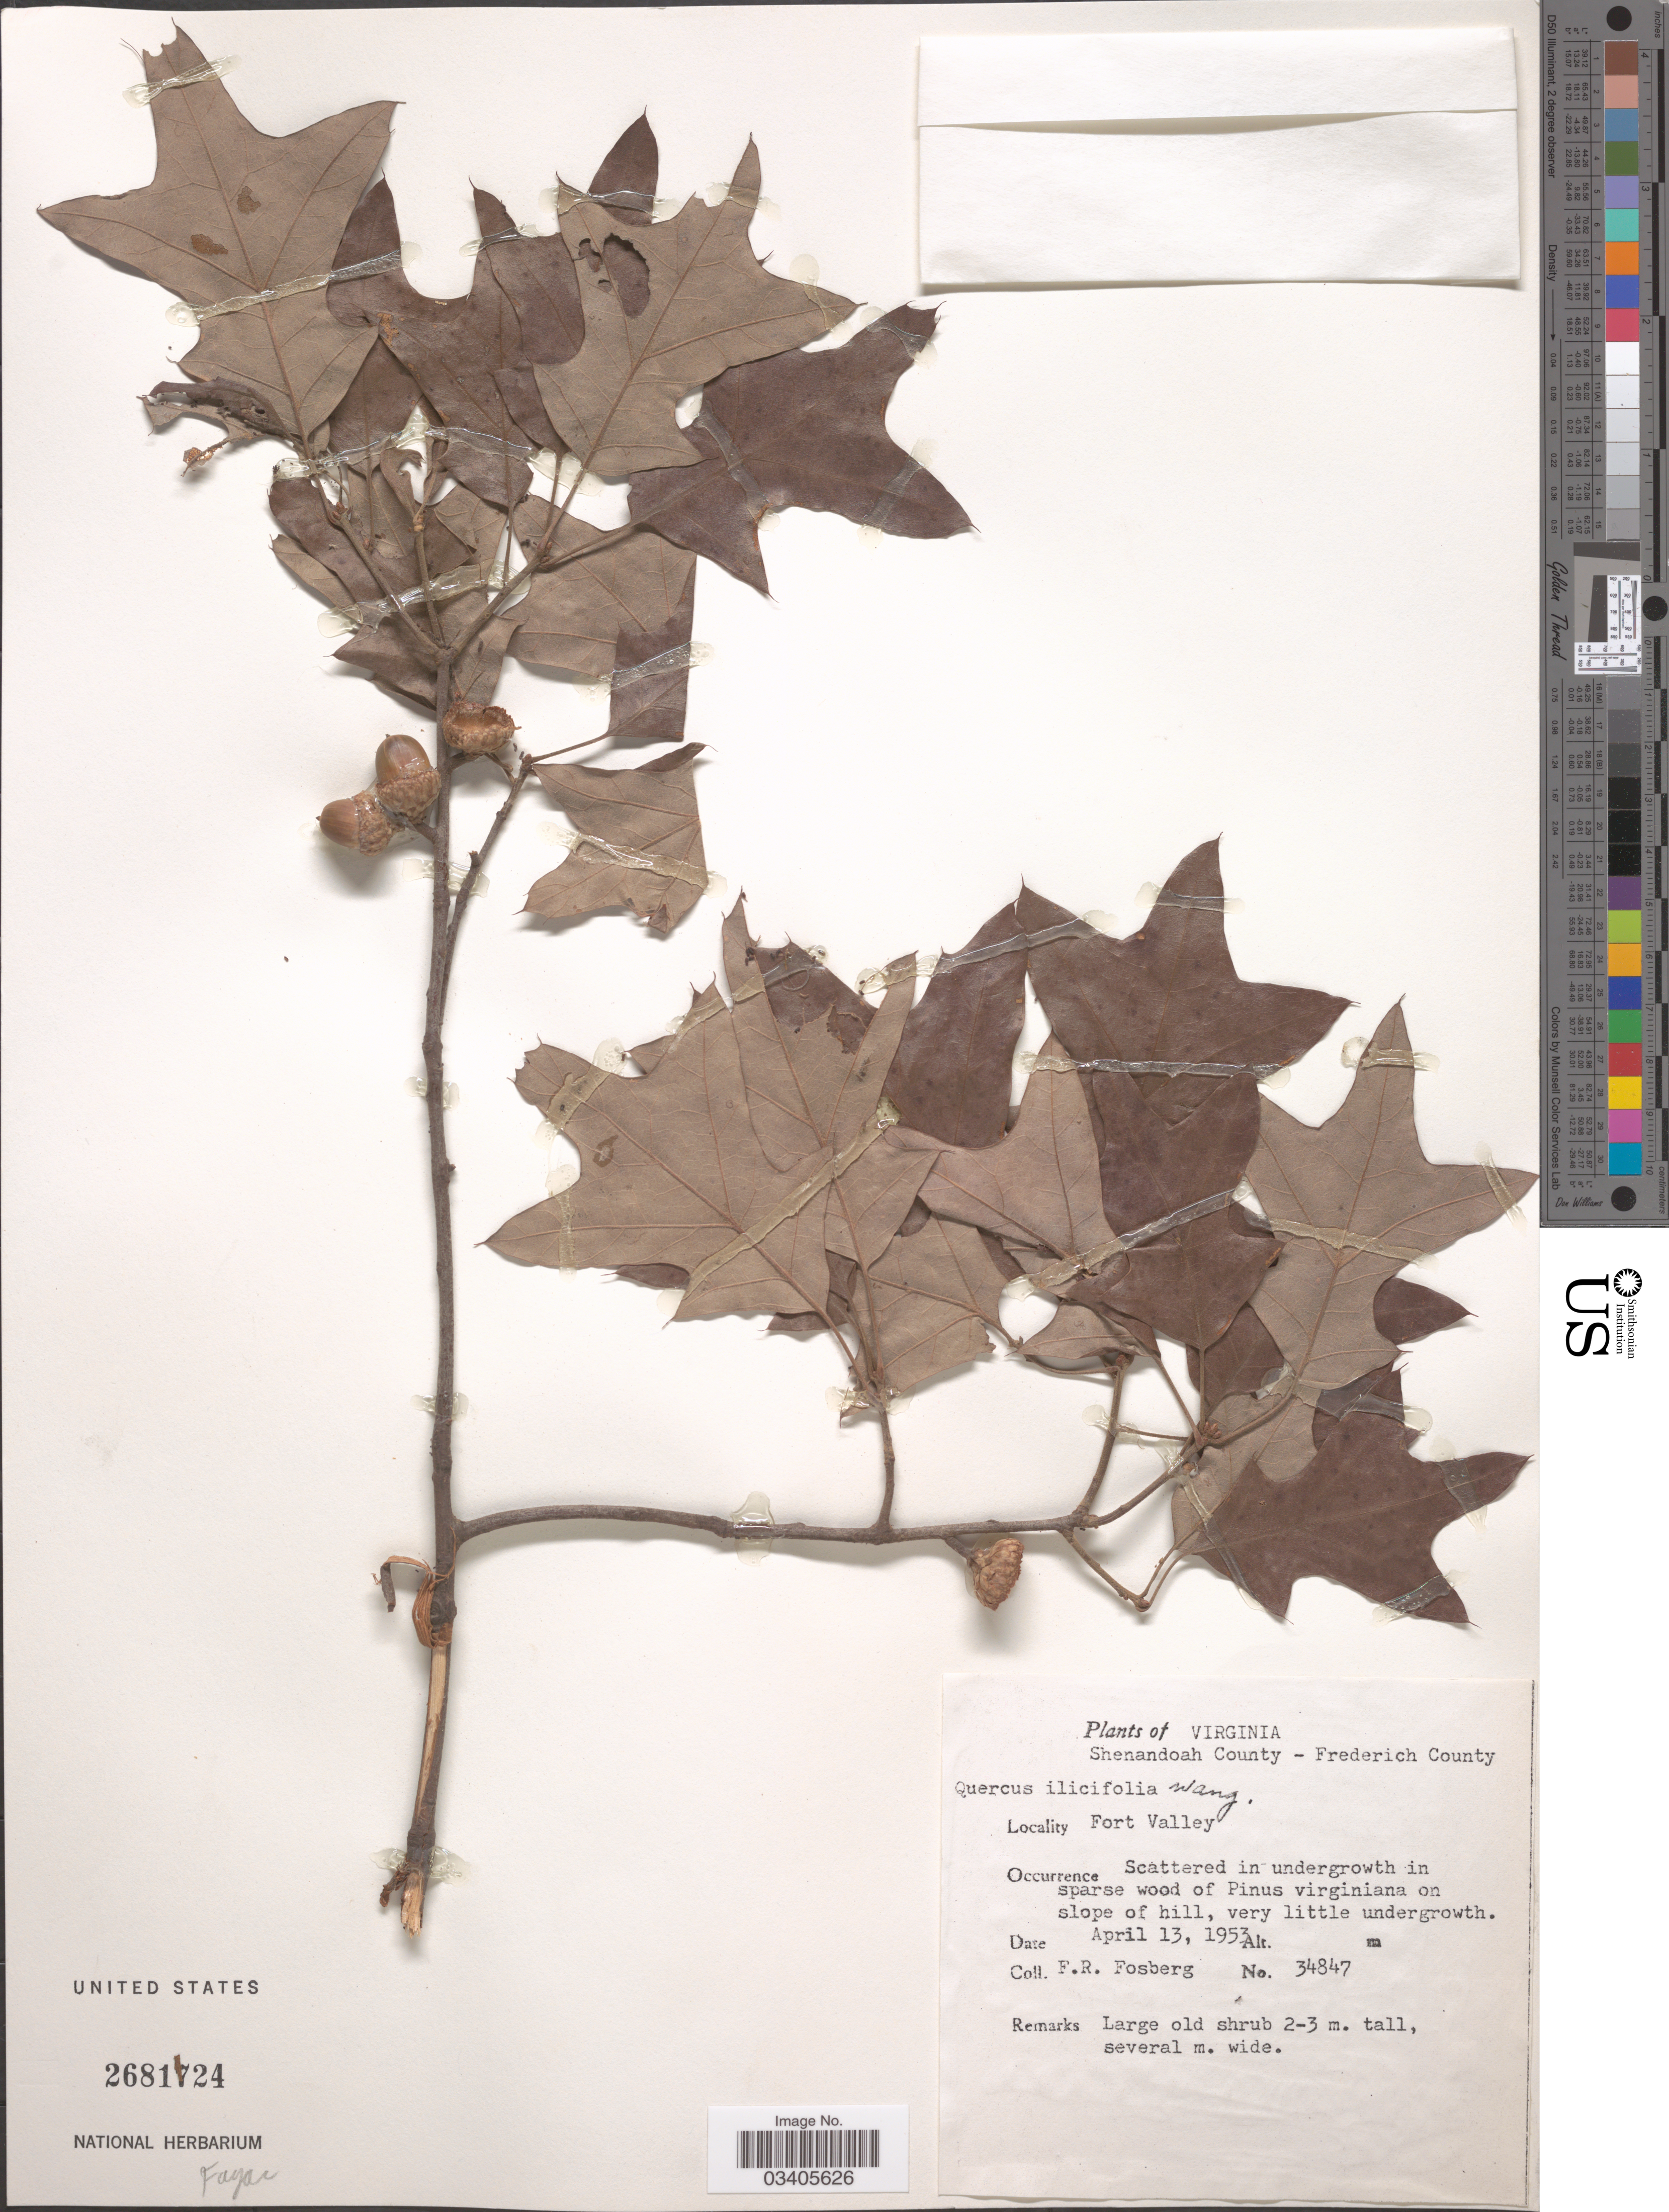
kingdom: Plantae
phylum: Tracheophyta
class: Magnoliopsida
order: Fagales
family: Fagaceae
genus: Quercus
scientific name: Quercus ilicifolia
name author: Wangenh.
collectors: F. R. Fosberg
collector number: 34847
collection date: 1953-04-13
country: United States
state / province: Virginia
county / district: Shenandoah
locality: Shenandoah County - Frederich County. Fort Valley.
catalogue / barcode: US 2681724